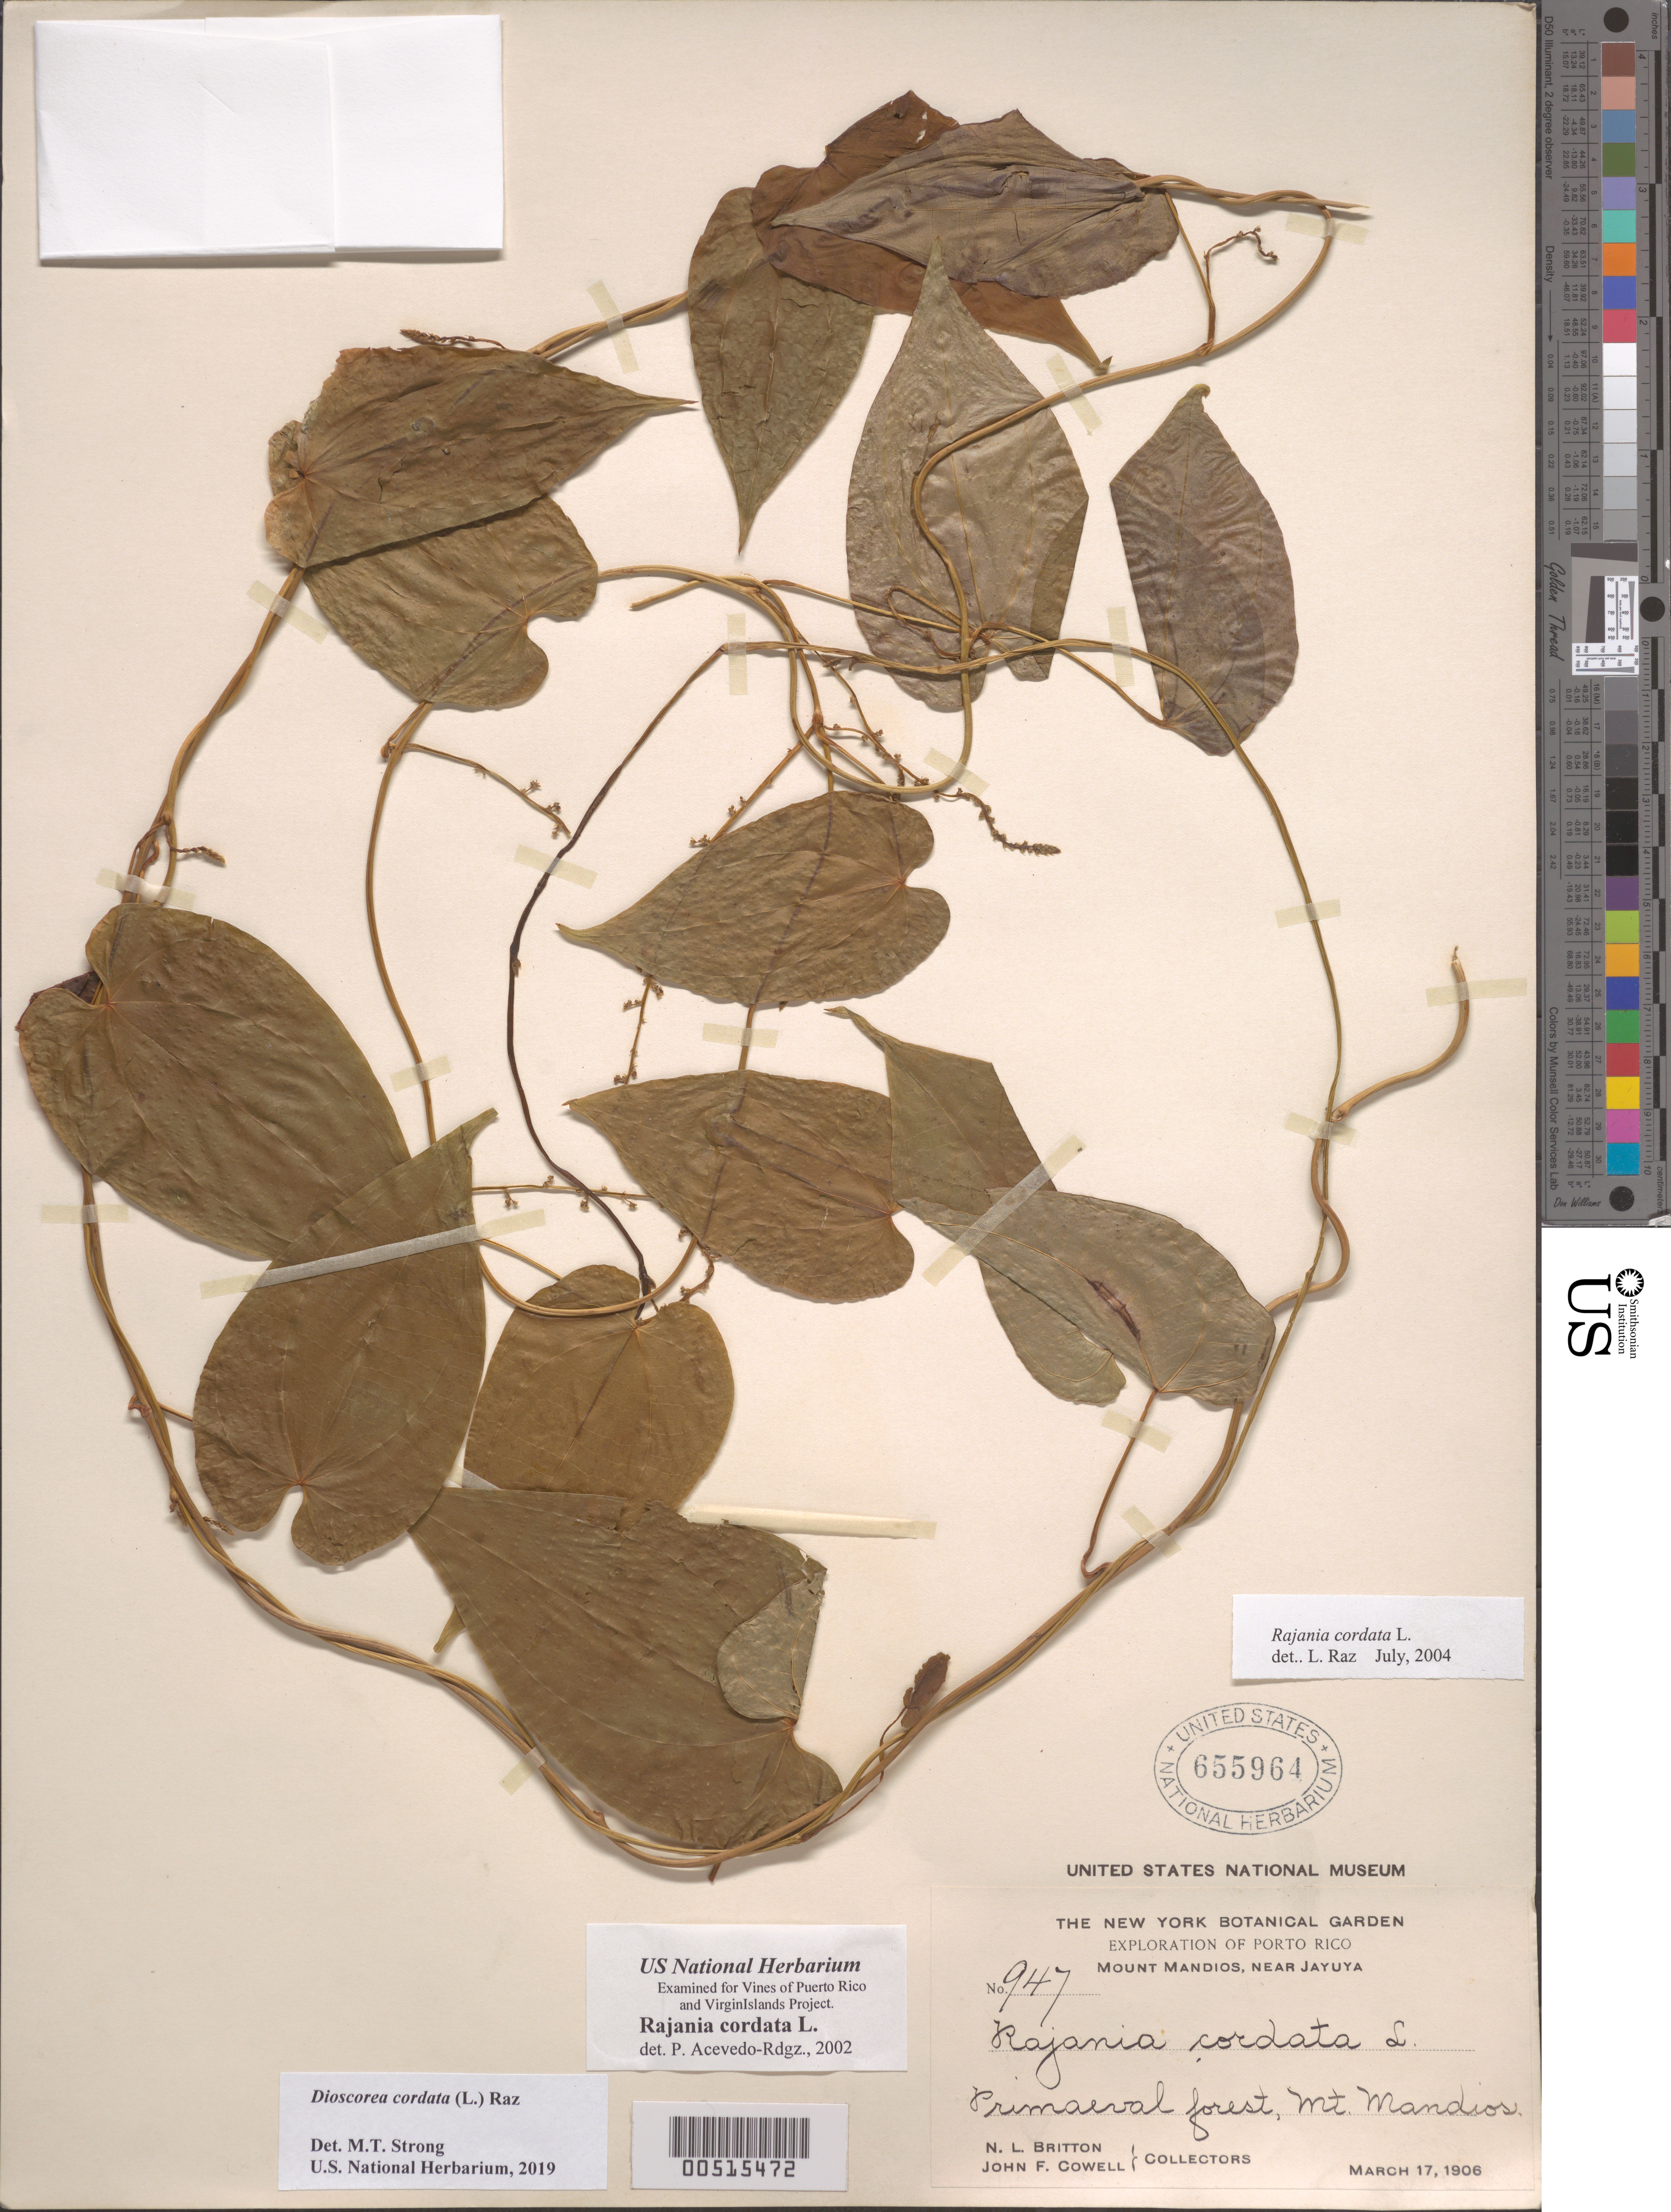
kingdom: Plantae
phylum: Tracheophyta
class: Liliopsida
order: Dioscoreales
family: Dioscoreaceae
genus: Dioscorea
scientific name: Dioscorea cordata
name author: (L.) Raz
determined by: Strong, M. T., (US), Smithsonian Institution - National Museum of Natural History (UNITED STATES)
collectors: N. Britton & J. F. Cowell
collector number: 947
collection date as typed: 17 Mar 1906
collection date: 1906-03-17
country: Puerto Rico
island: Greater Antilles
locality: Mt. Mandios.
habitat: Primeval forest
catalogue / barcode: US 655964